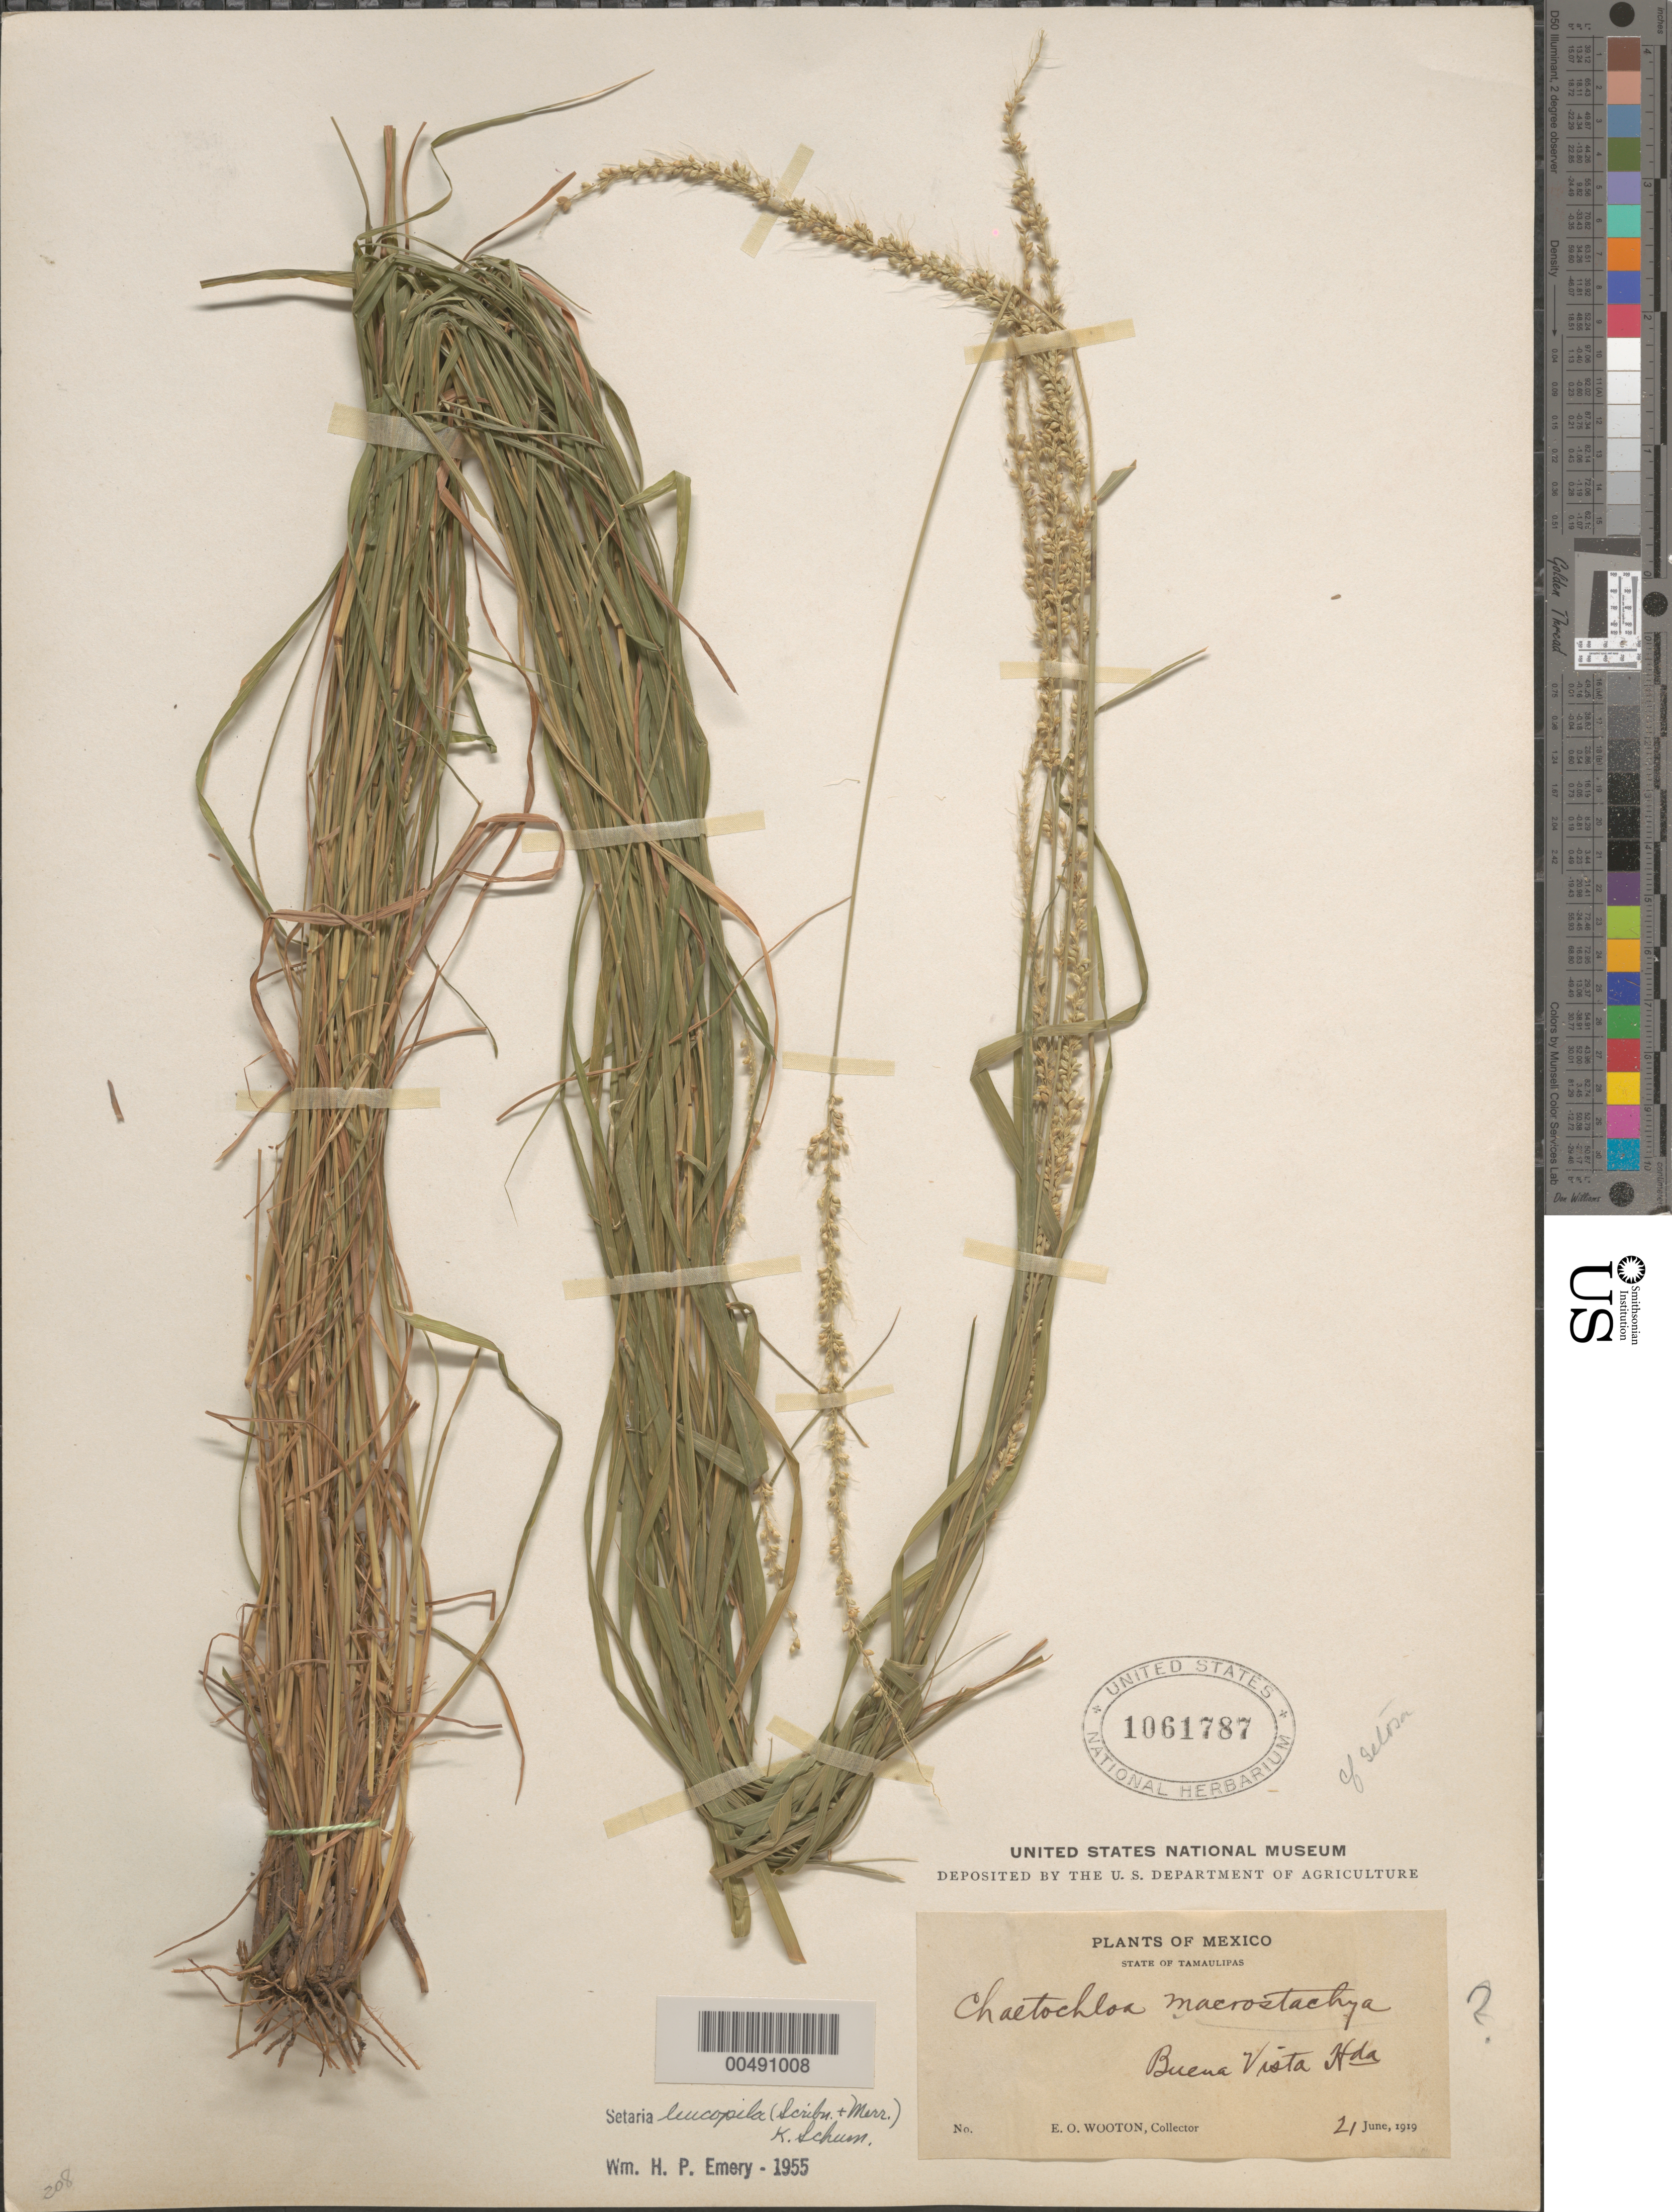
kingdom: Plantae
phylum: Tracheophyta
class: Liliopsida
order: Poales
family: Poaceae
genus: Setaria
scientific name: Setaria leucopila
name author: (Scribn. & Merr.) K. Schum.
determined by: Emery, W. H. P.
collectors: E. O. Wooton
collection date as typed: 21 Jun 1919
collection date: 1919-06-21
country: Mexico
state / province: Tamaulipas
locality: Buena Vista Hda.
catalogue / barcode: US 1061787